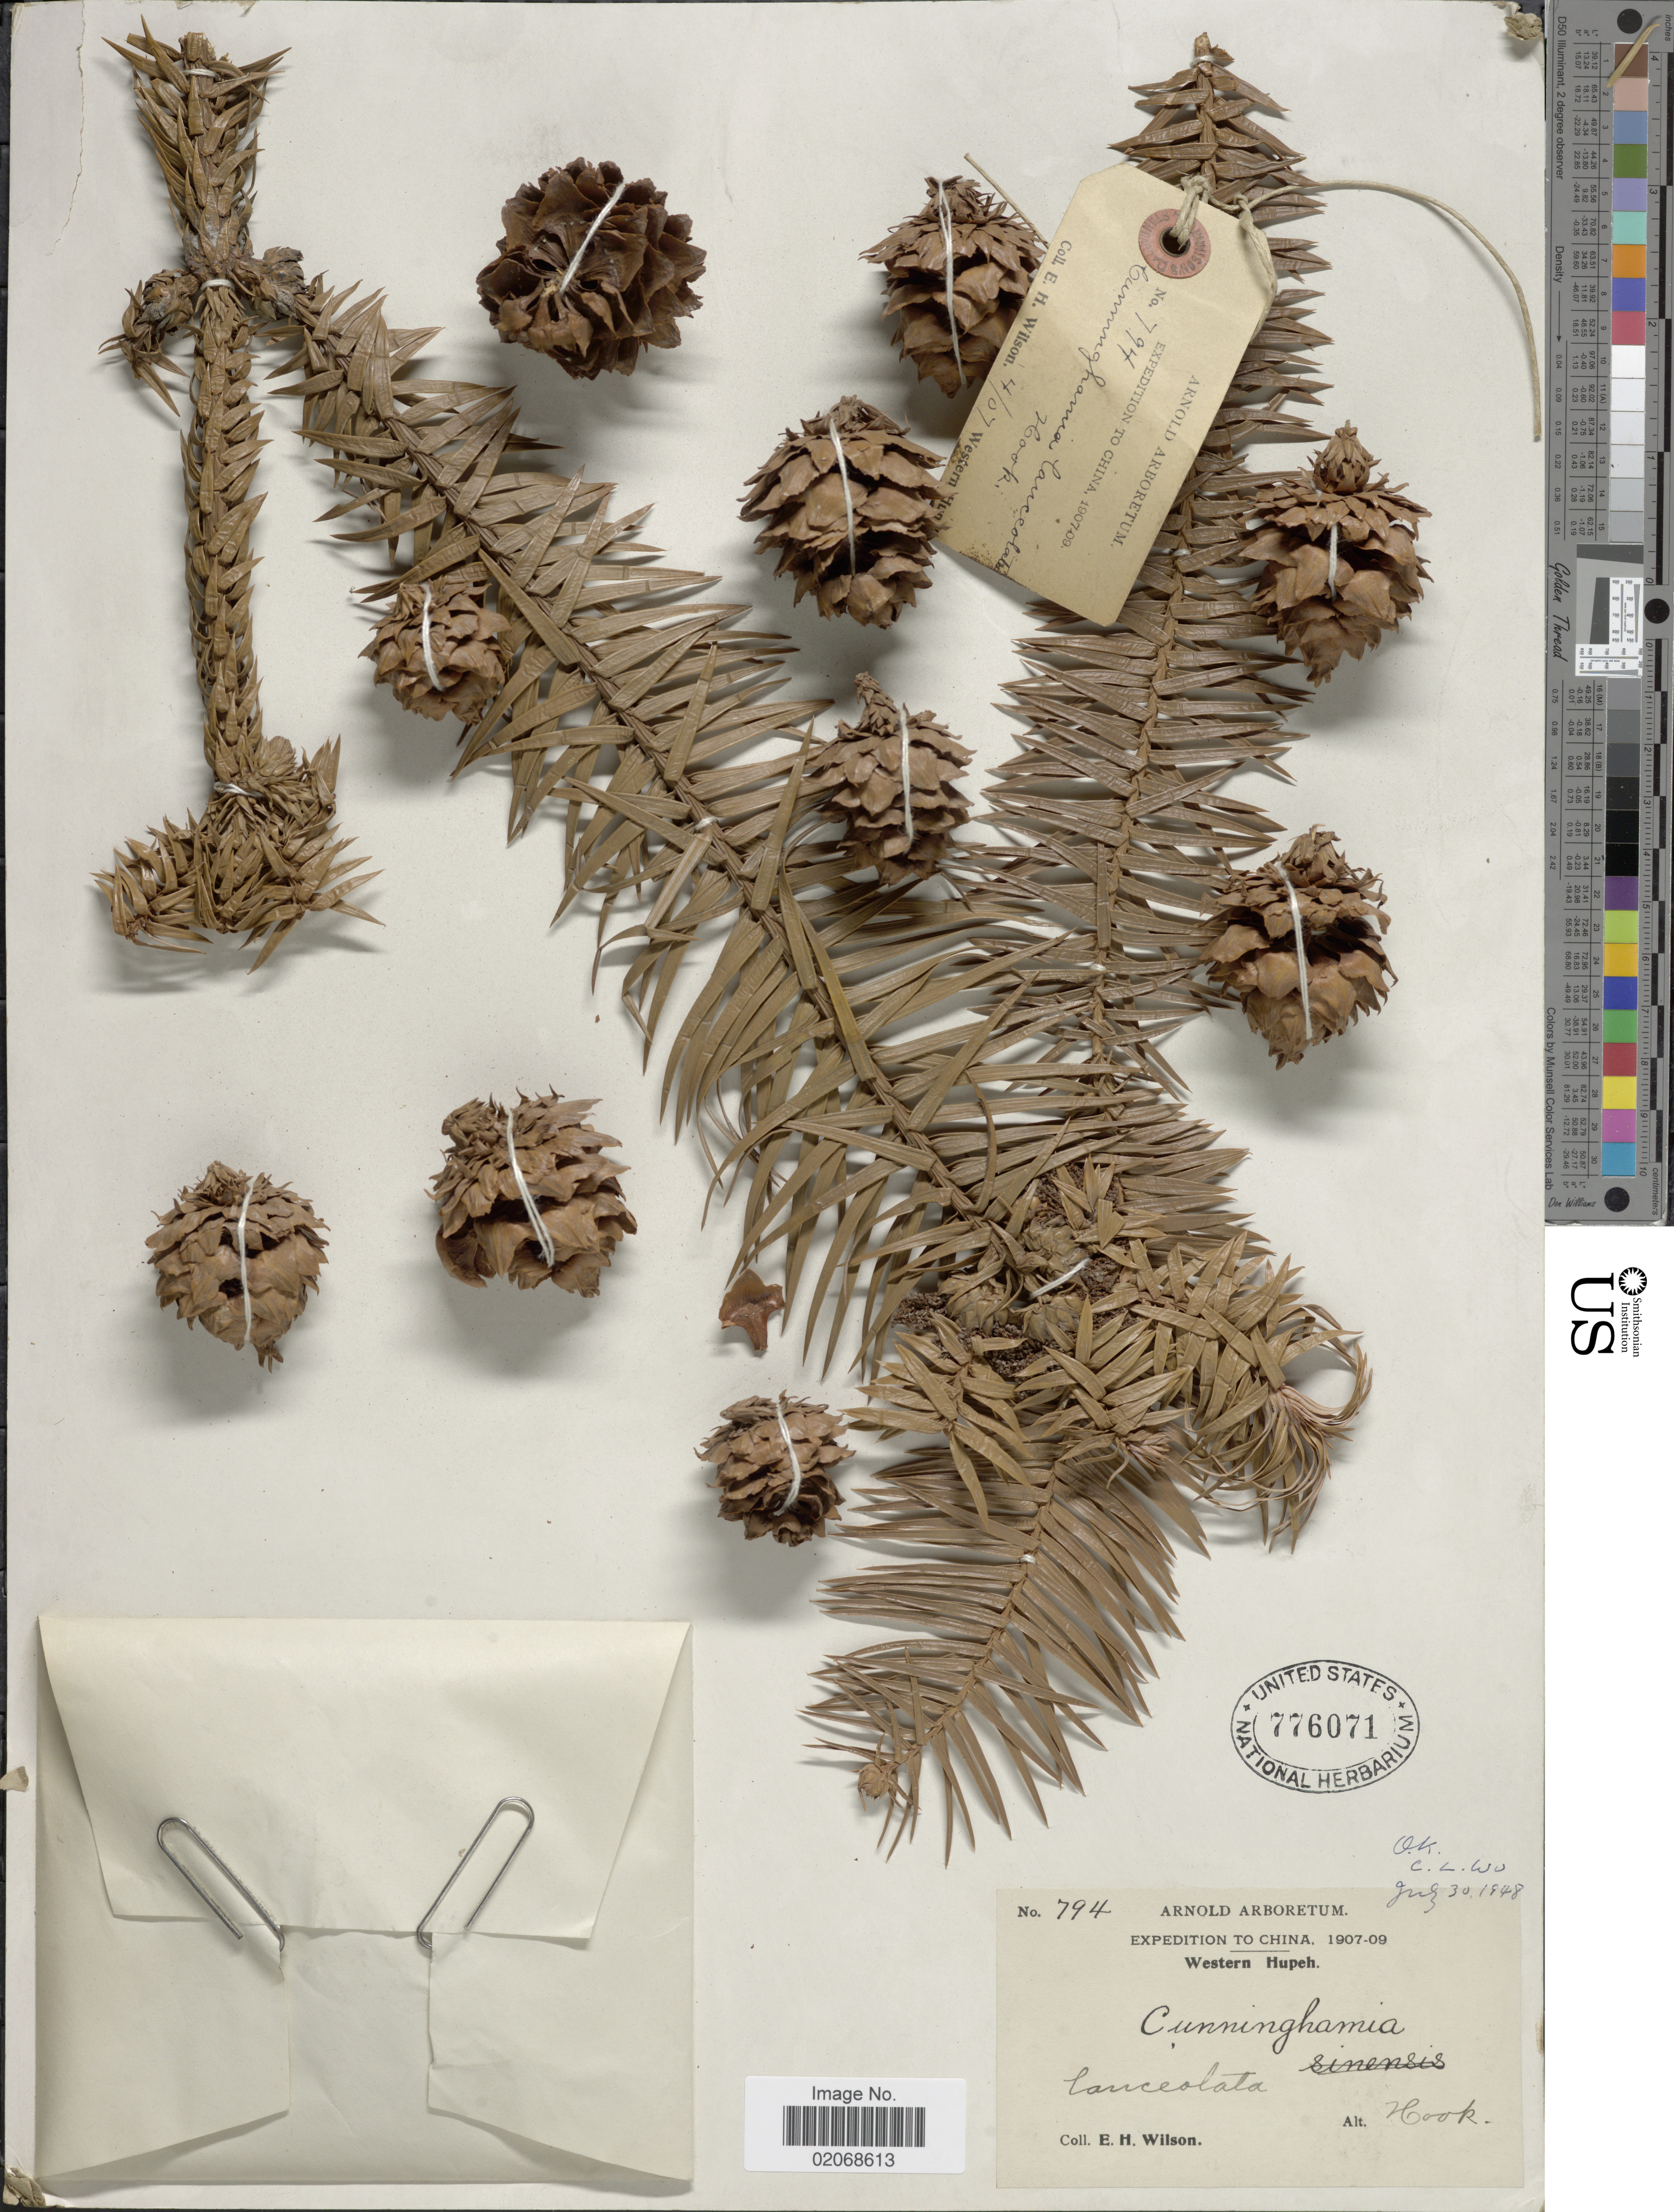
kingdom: Plantae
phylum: Tracheophyta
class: Pinopsida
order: Pinales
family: Cupressaceae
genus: Cunninghamia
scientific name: Cunninghamia lanceolata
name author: (Lamb.) Hook.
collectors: E. Wilson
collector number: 794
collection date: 1907-04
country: China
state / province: Hubei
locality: Western Hupeh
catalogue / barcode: US 776071